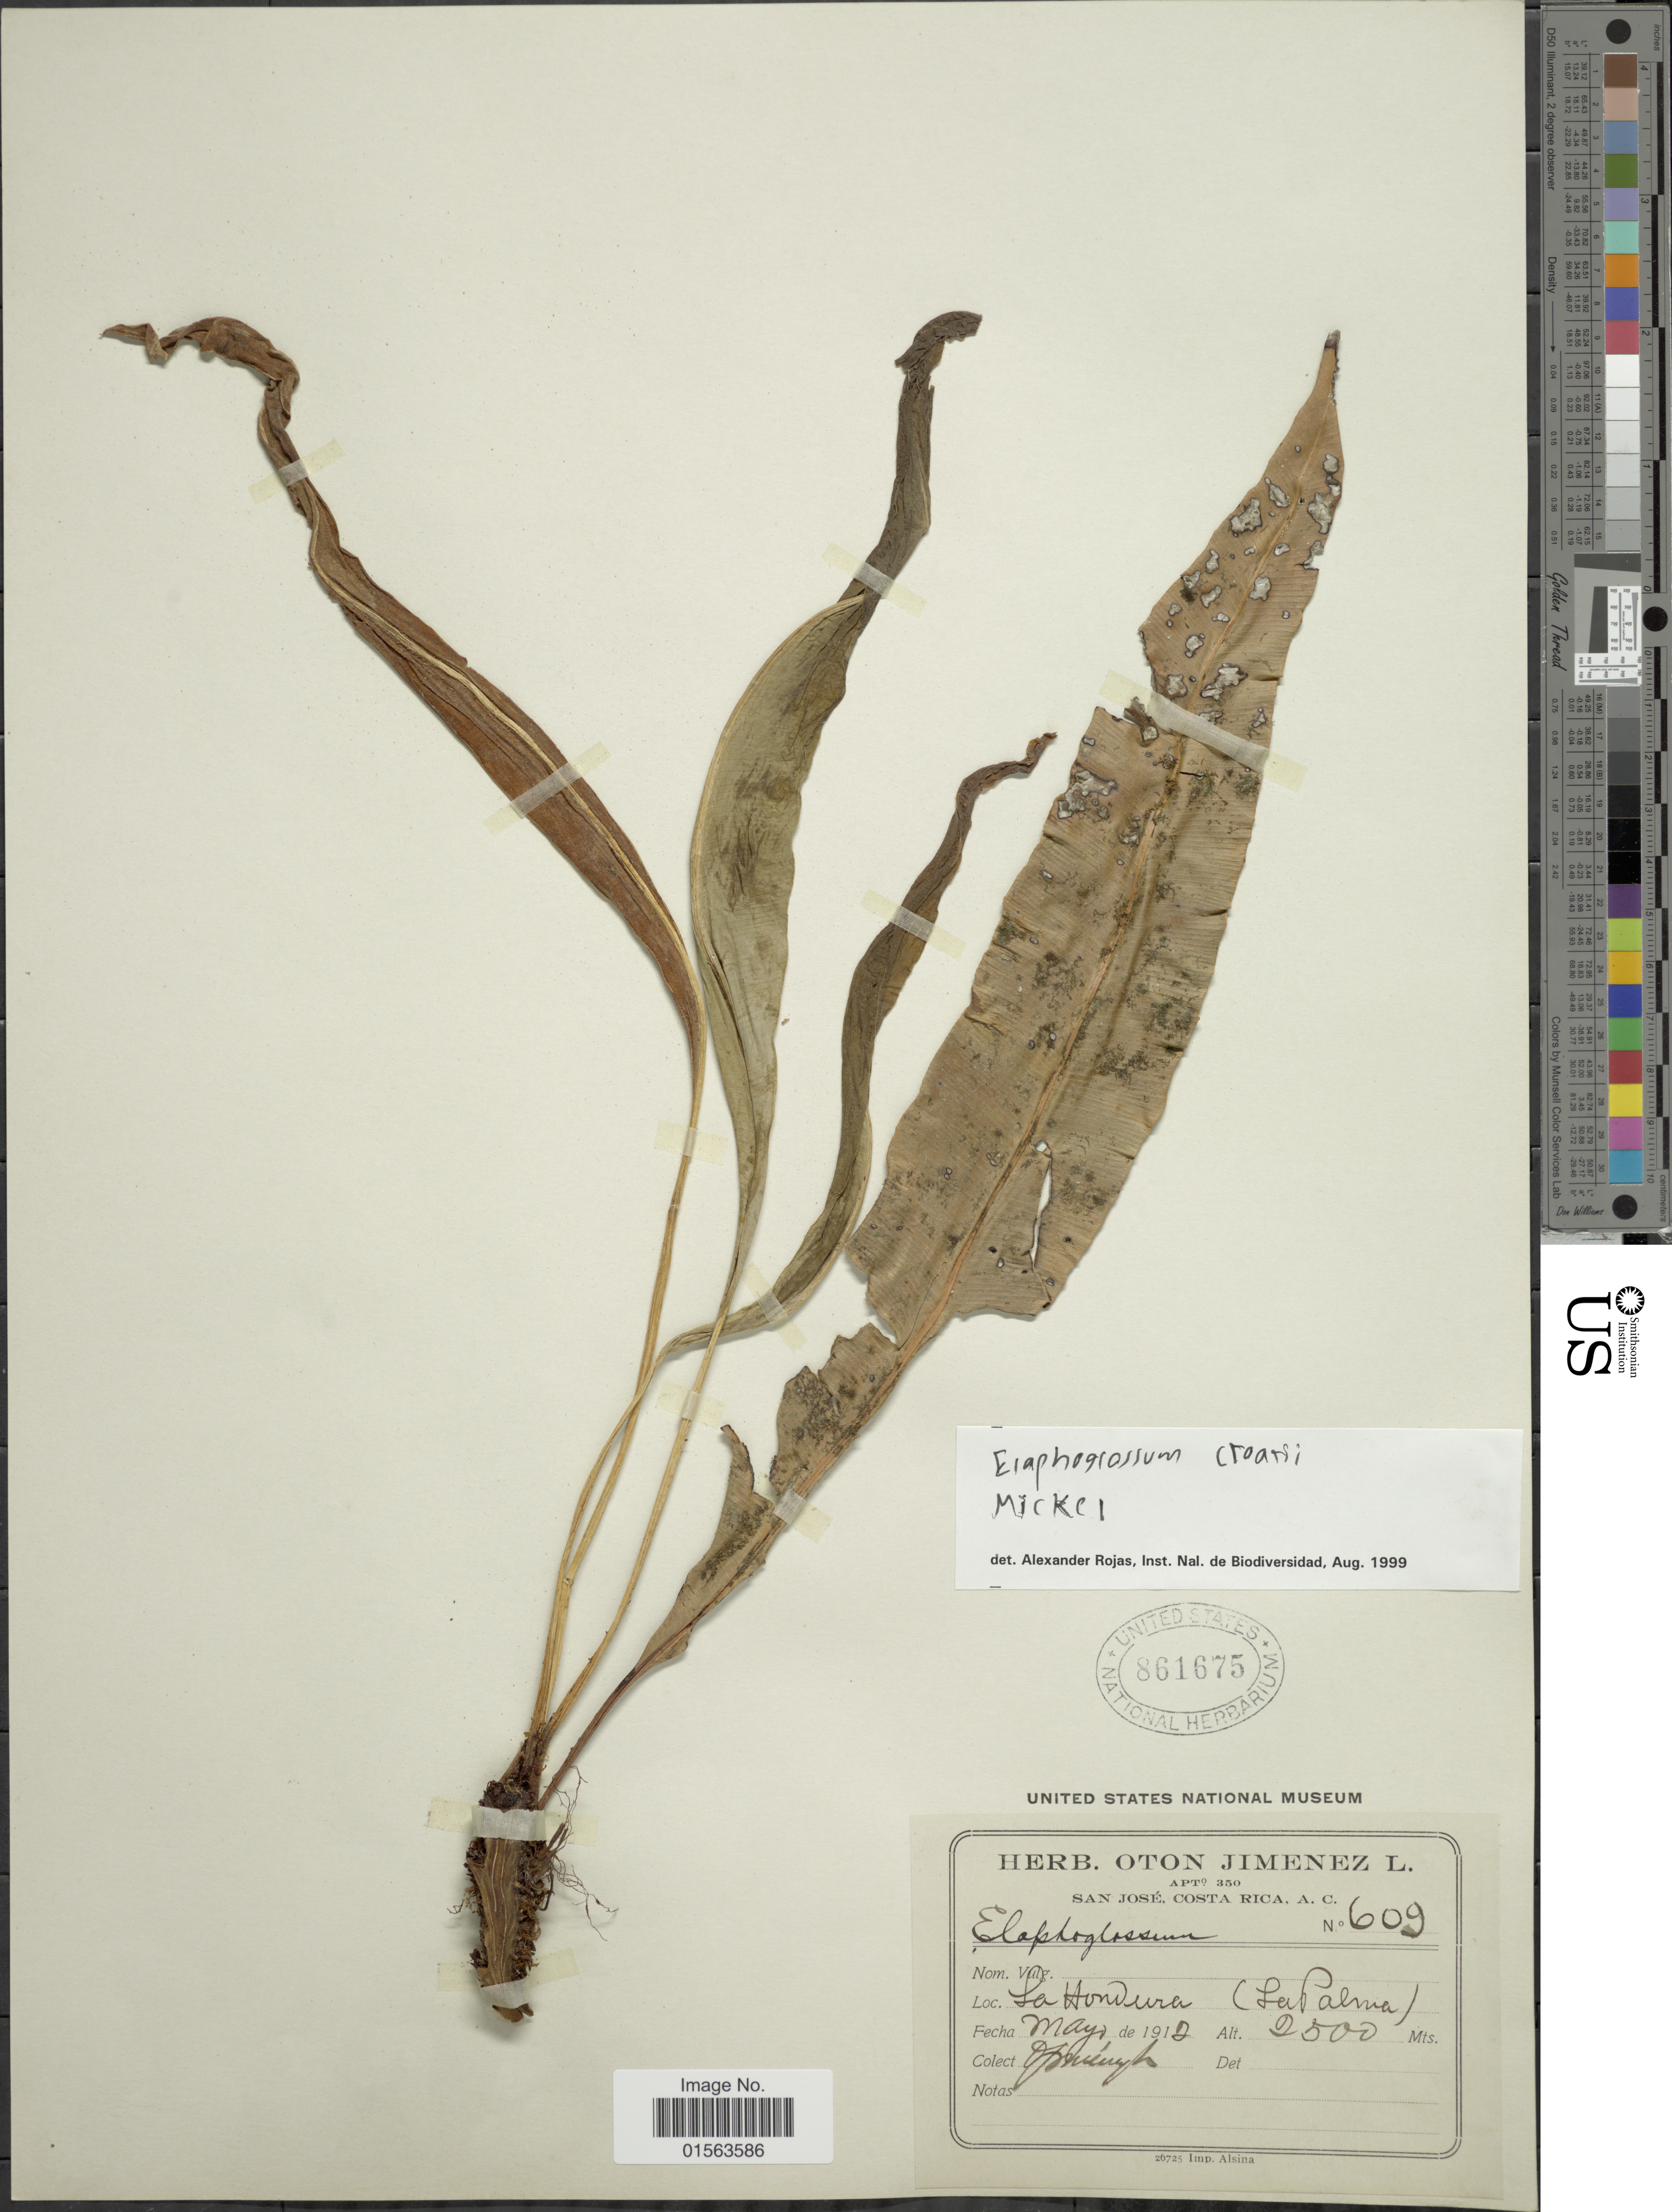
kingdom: Plantae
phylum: Tracheophyta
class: Polypodiopsida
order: Polypodiales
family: Dryopteridaceae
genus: Elaphoglossum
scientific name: Elaphoglossum croatii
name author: Mickel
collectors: O. Jiménez L.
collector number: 609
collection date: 1912-05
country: Costa Rica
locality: La Hondura (La Palma)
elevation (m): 2500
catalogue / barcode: US 861675